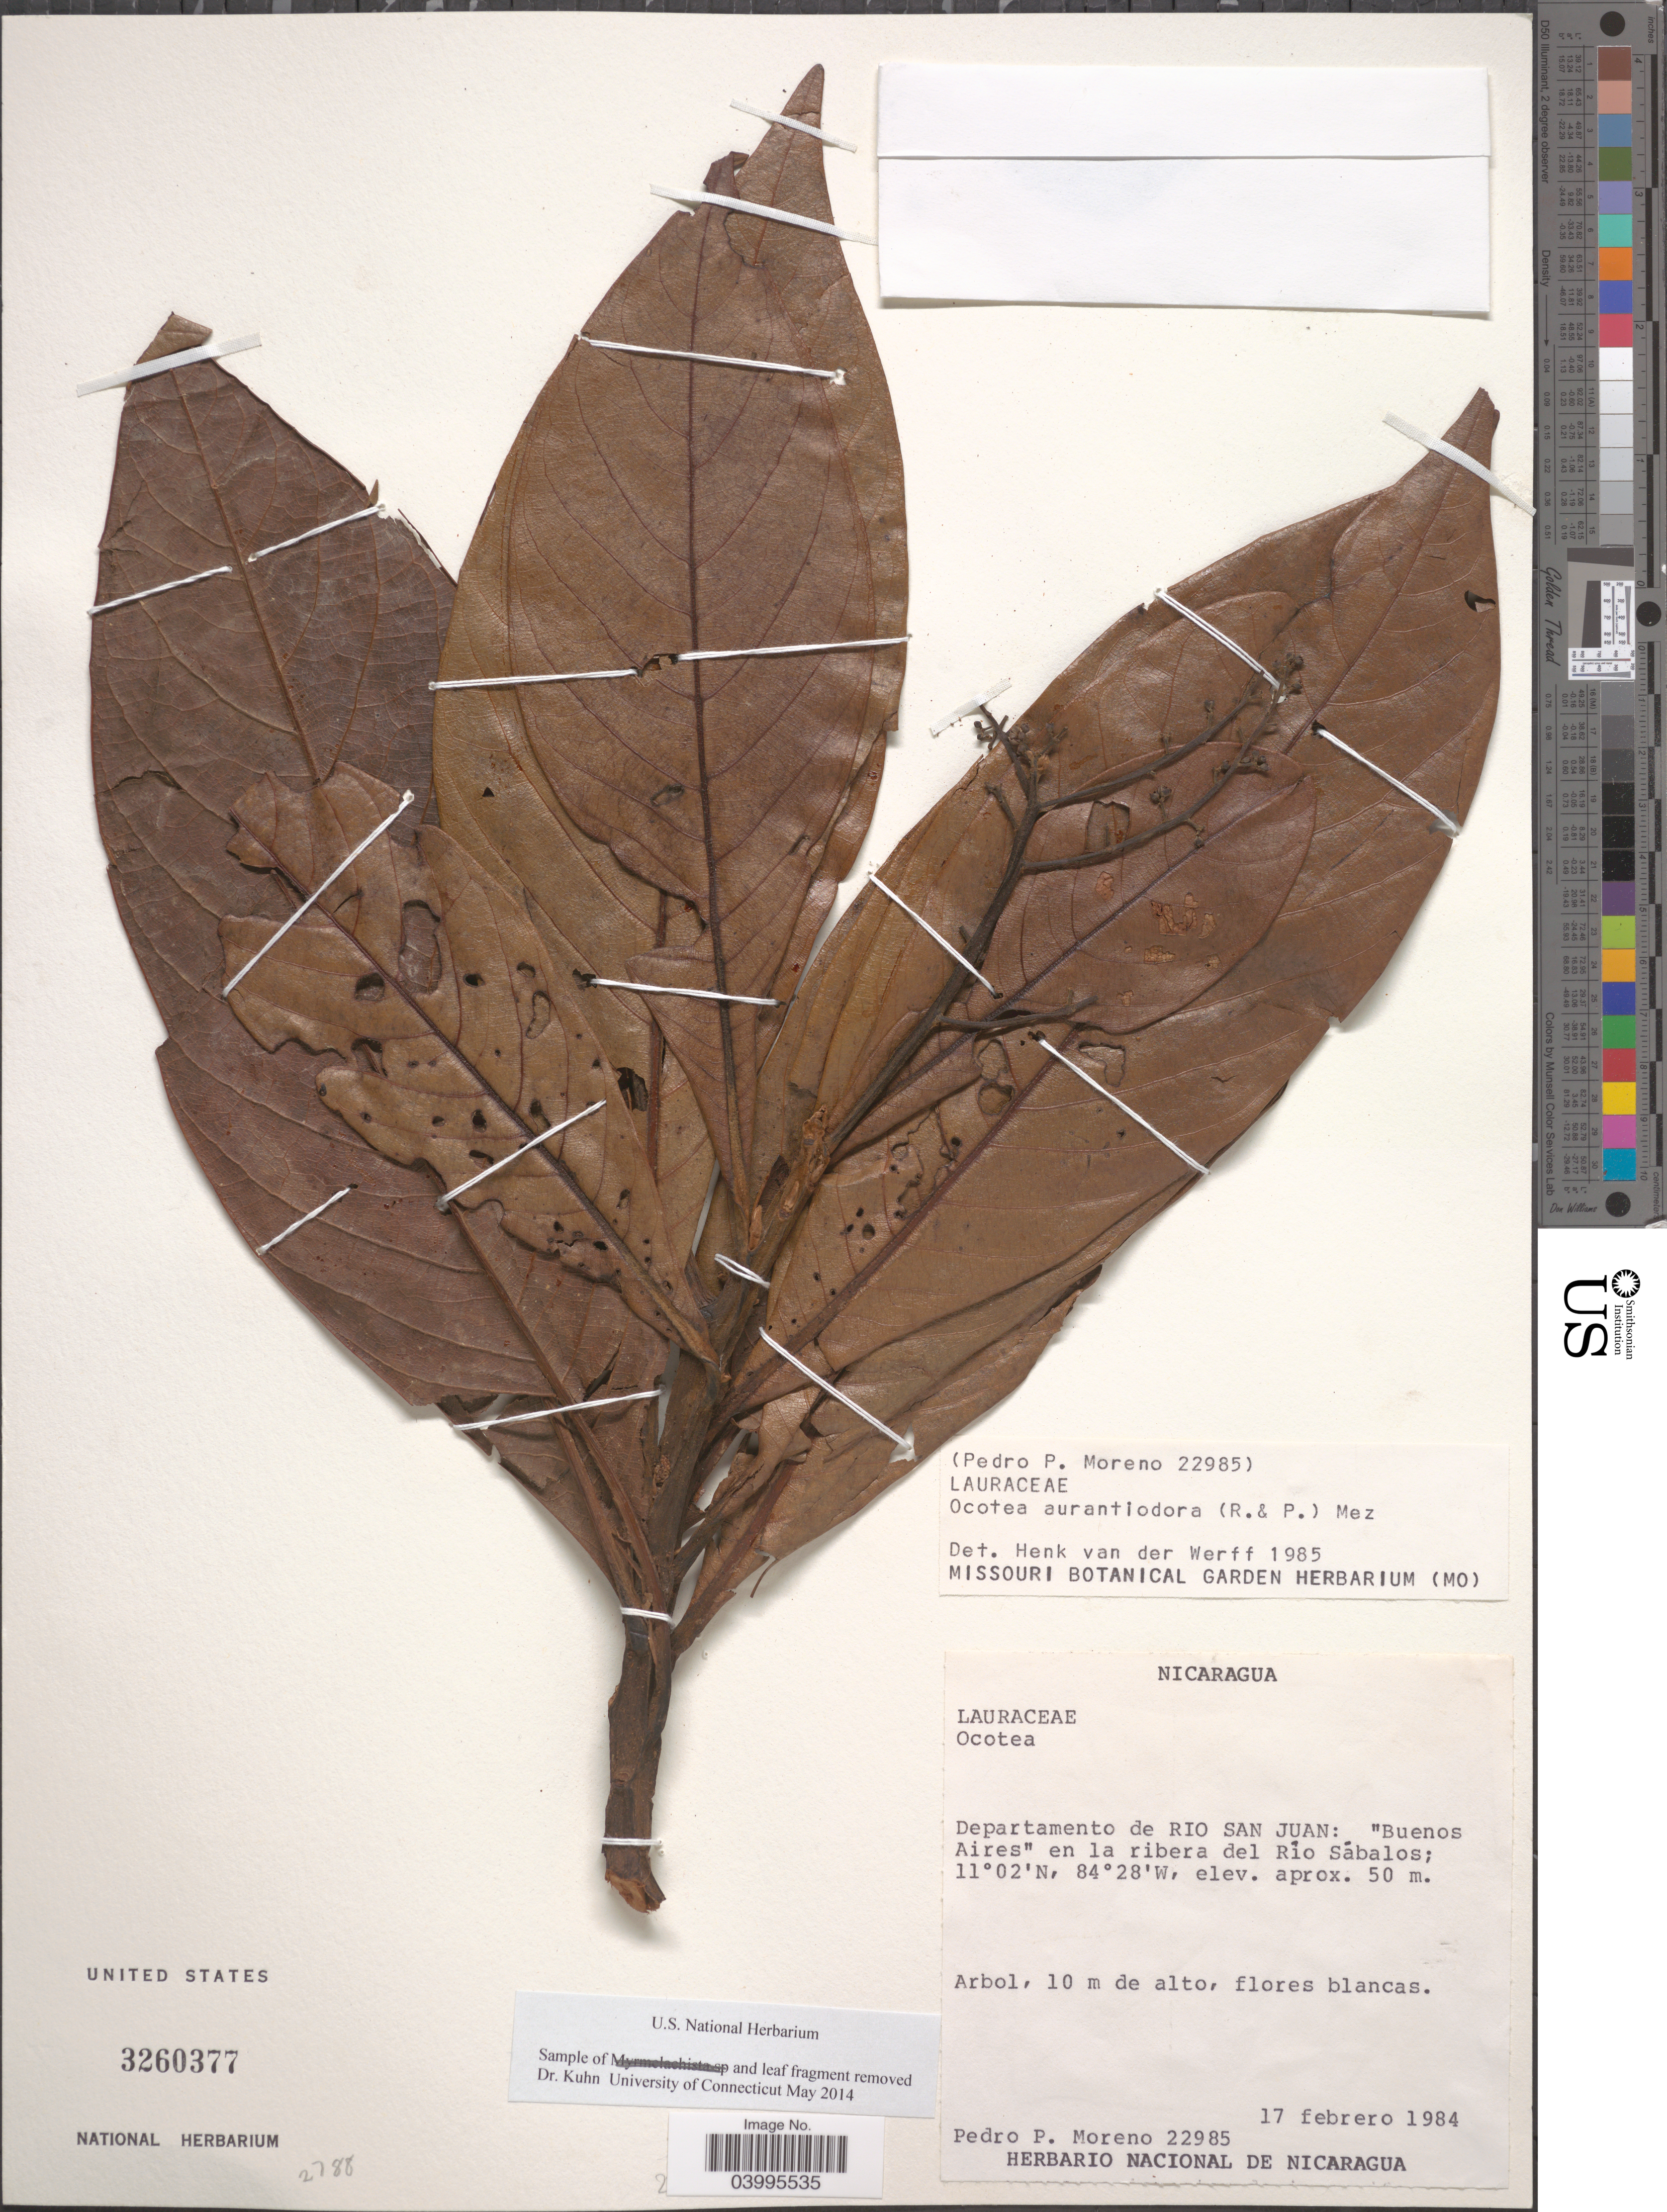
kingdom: Plantae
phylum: Tracheophyta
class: Magnoliopsida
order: Laurales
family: Lauraceae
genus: Ocotea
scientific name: Ocotea aurantiodora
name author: (Ruiz & Pav.) Mez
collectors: P. Moreno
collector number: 22985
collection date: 1984-02-17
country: Nicaragua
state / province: Rio San Juan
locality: Departamento de Rio San Juan: 'Buenos Aires' en la ribera del Río Sábalos.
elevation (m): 50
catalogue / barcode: US 3260377